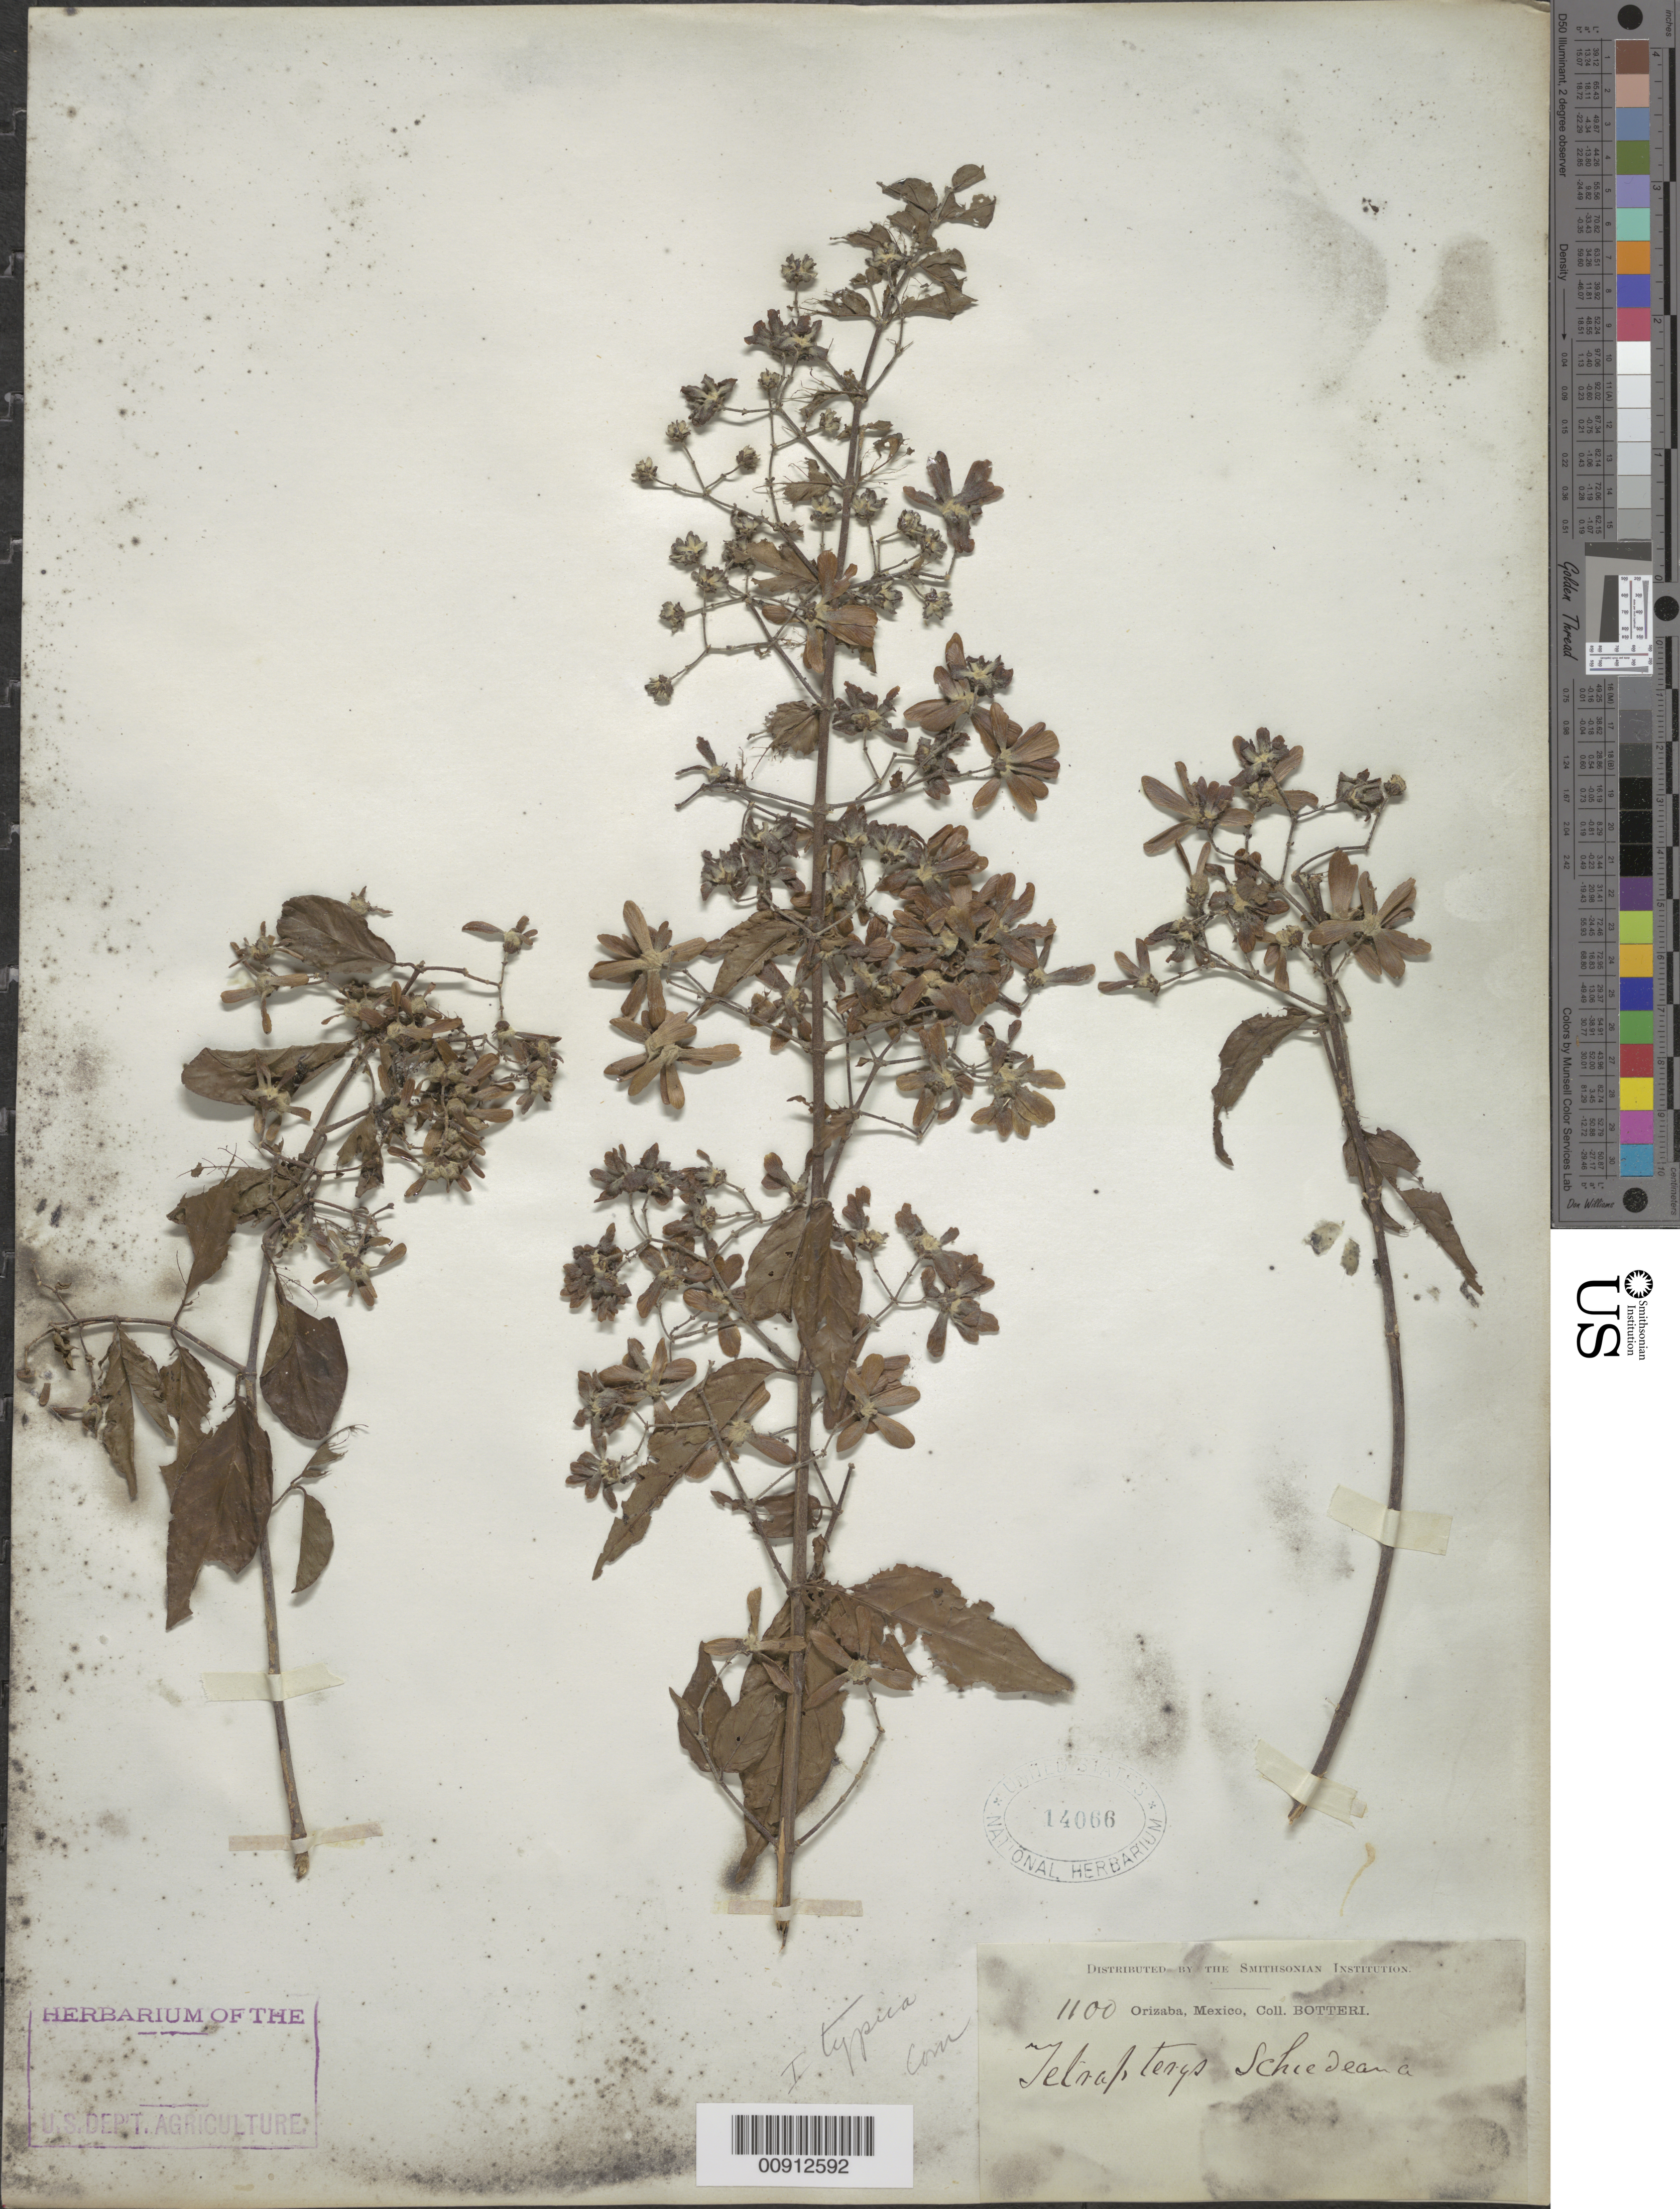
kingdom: Plantae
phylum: Tracheophyta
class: Magnoliopsida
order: Malpighiales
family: Malpighiaceae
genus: Tetrapterys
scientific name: Tetrapterys schiedeana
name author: Schltdl. & Cham.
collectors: M. Botteri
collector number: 1100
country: Mexico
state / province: Veracruz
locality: Orizaba.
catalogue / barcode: US 14066